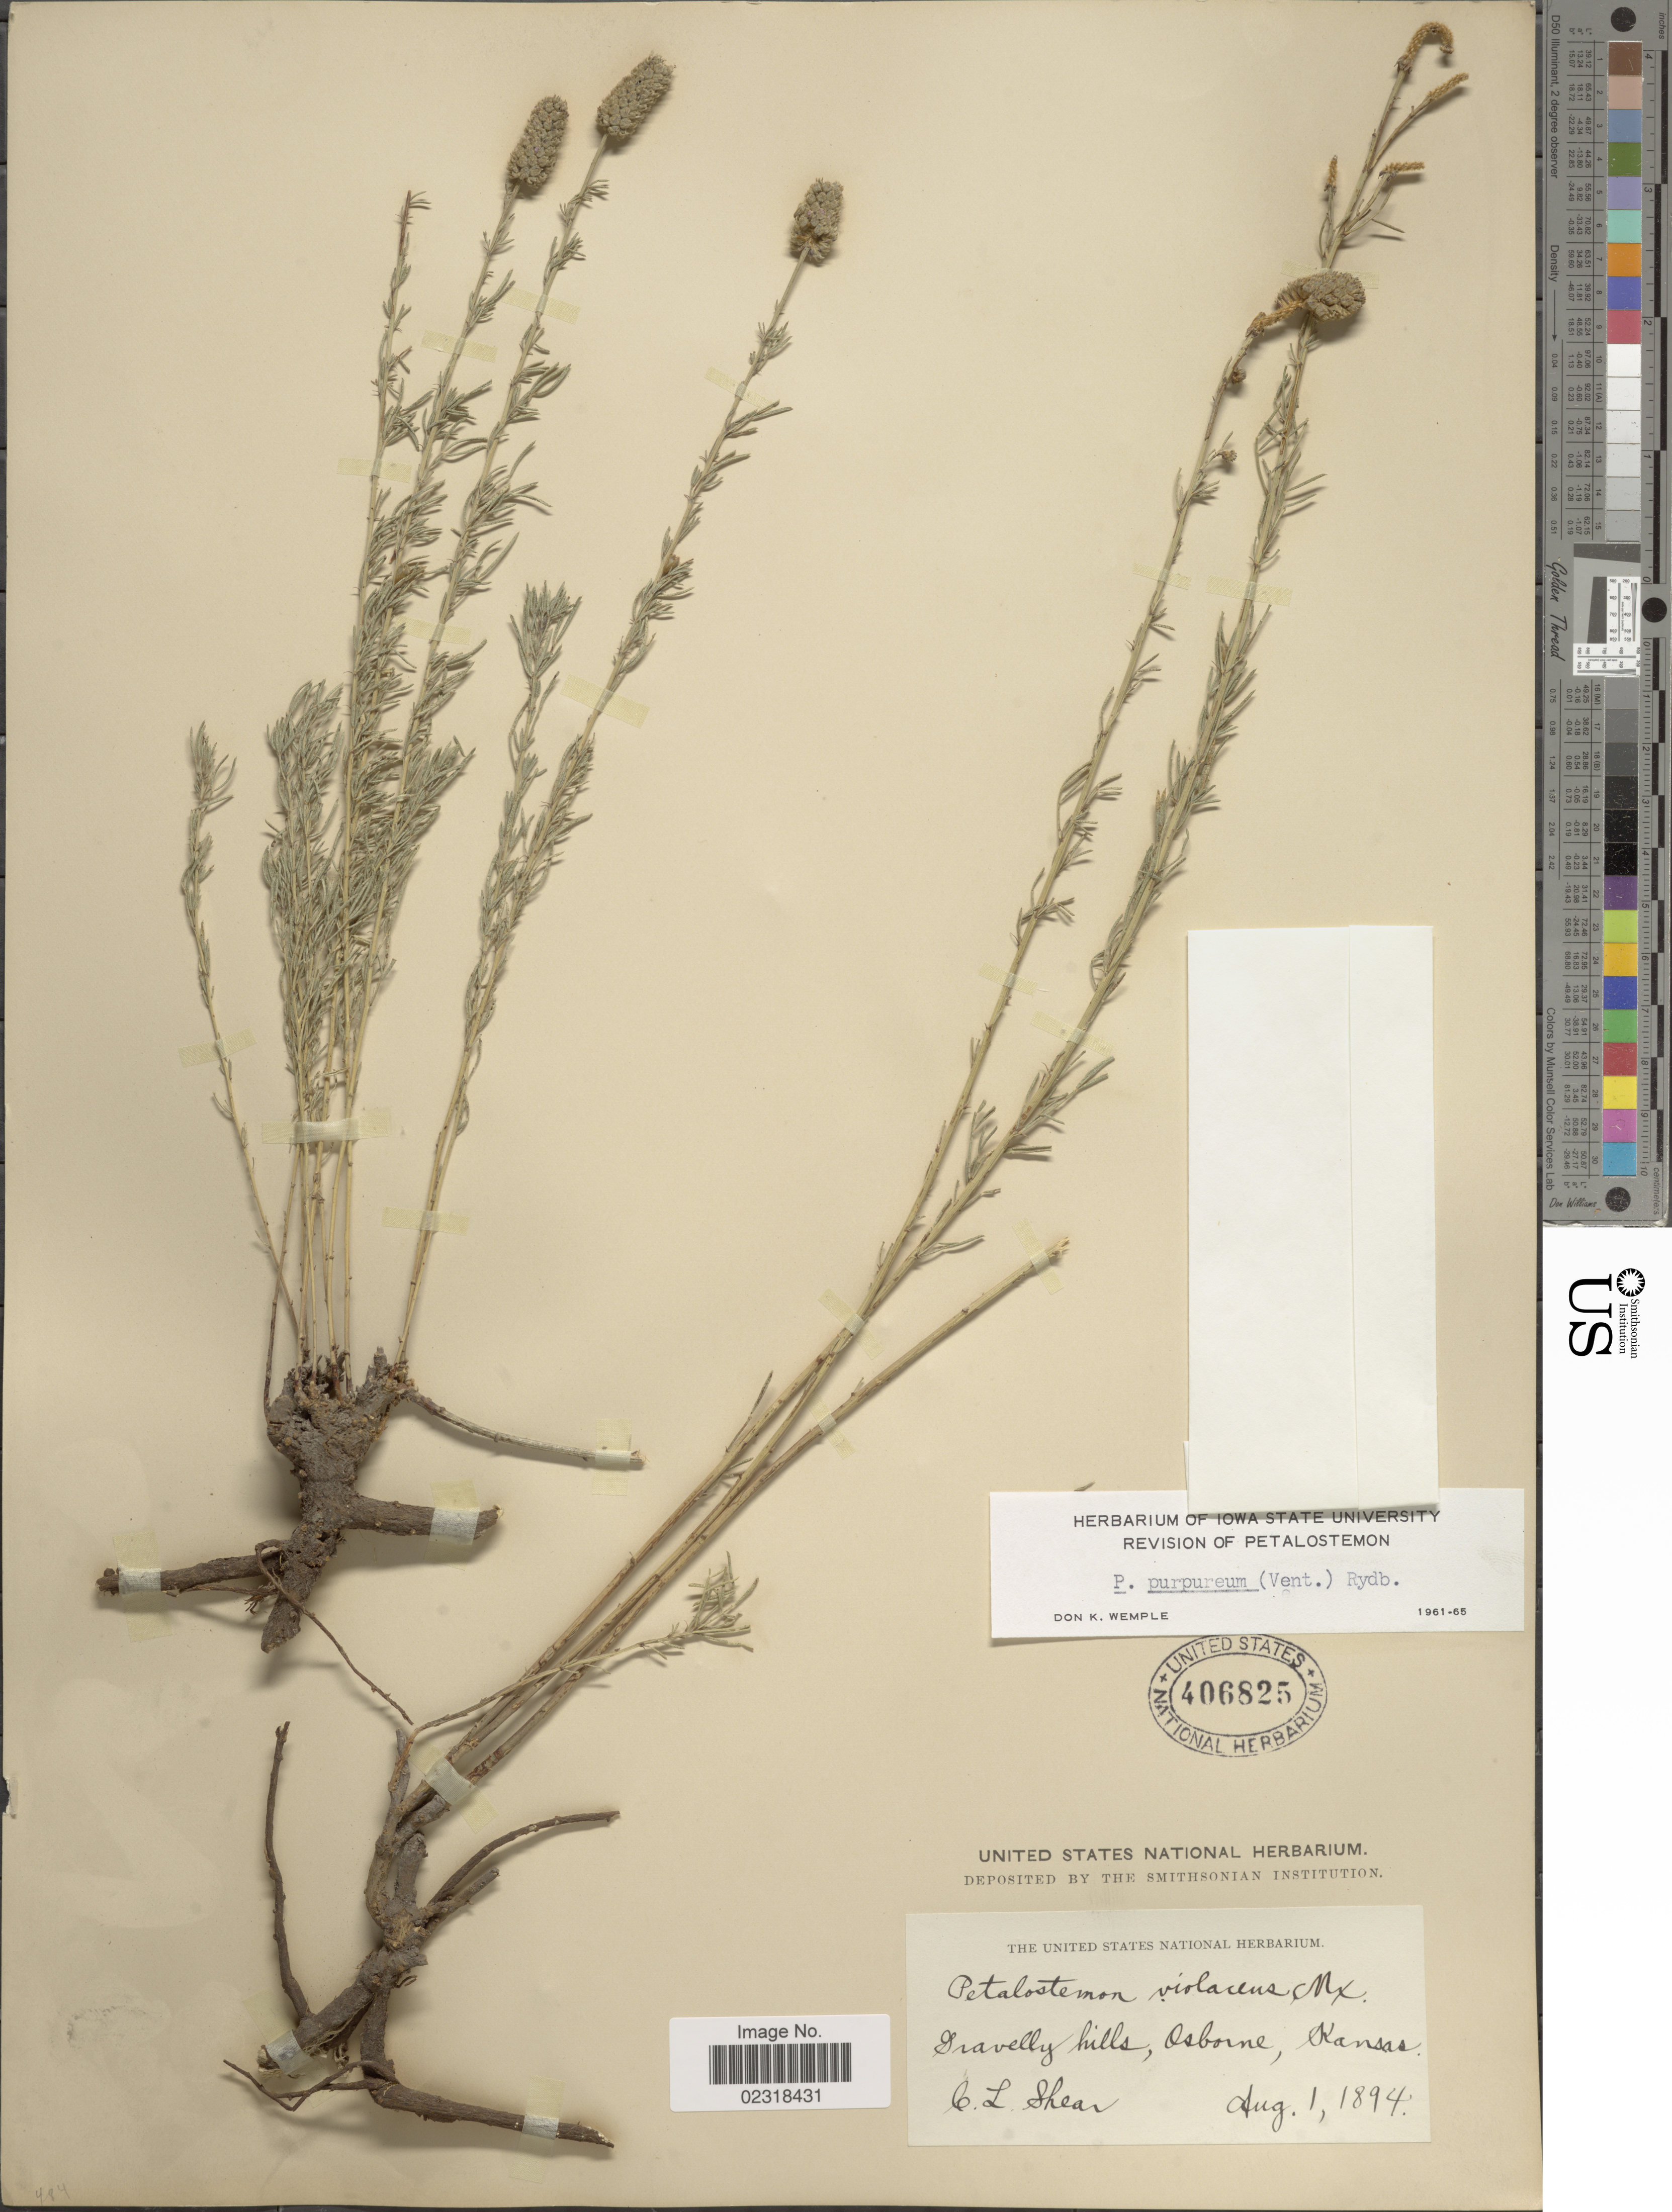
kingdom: Plantae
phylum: Tracheophyta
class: Magnoliopsida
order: Fabales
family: Fabaceae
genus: Dalea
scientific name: Dalea purpurea var. purpurea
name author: Vent.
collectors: C. L. Shear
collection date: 1894-08-01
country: United States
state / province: Kansas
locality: Gravelly hills, Osborne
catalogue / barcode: US 406825